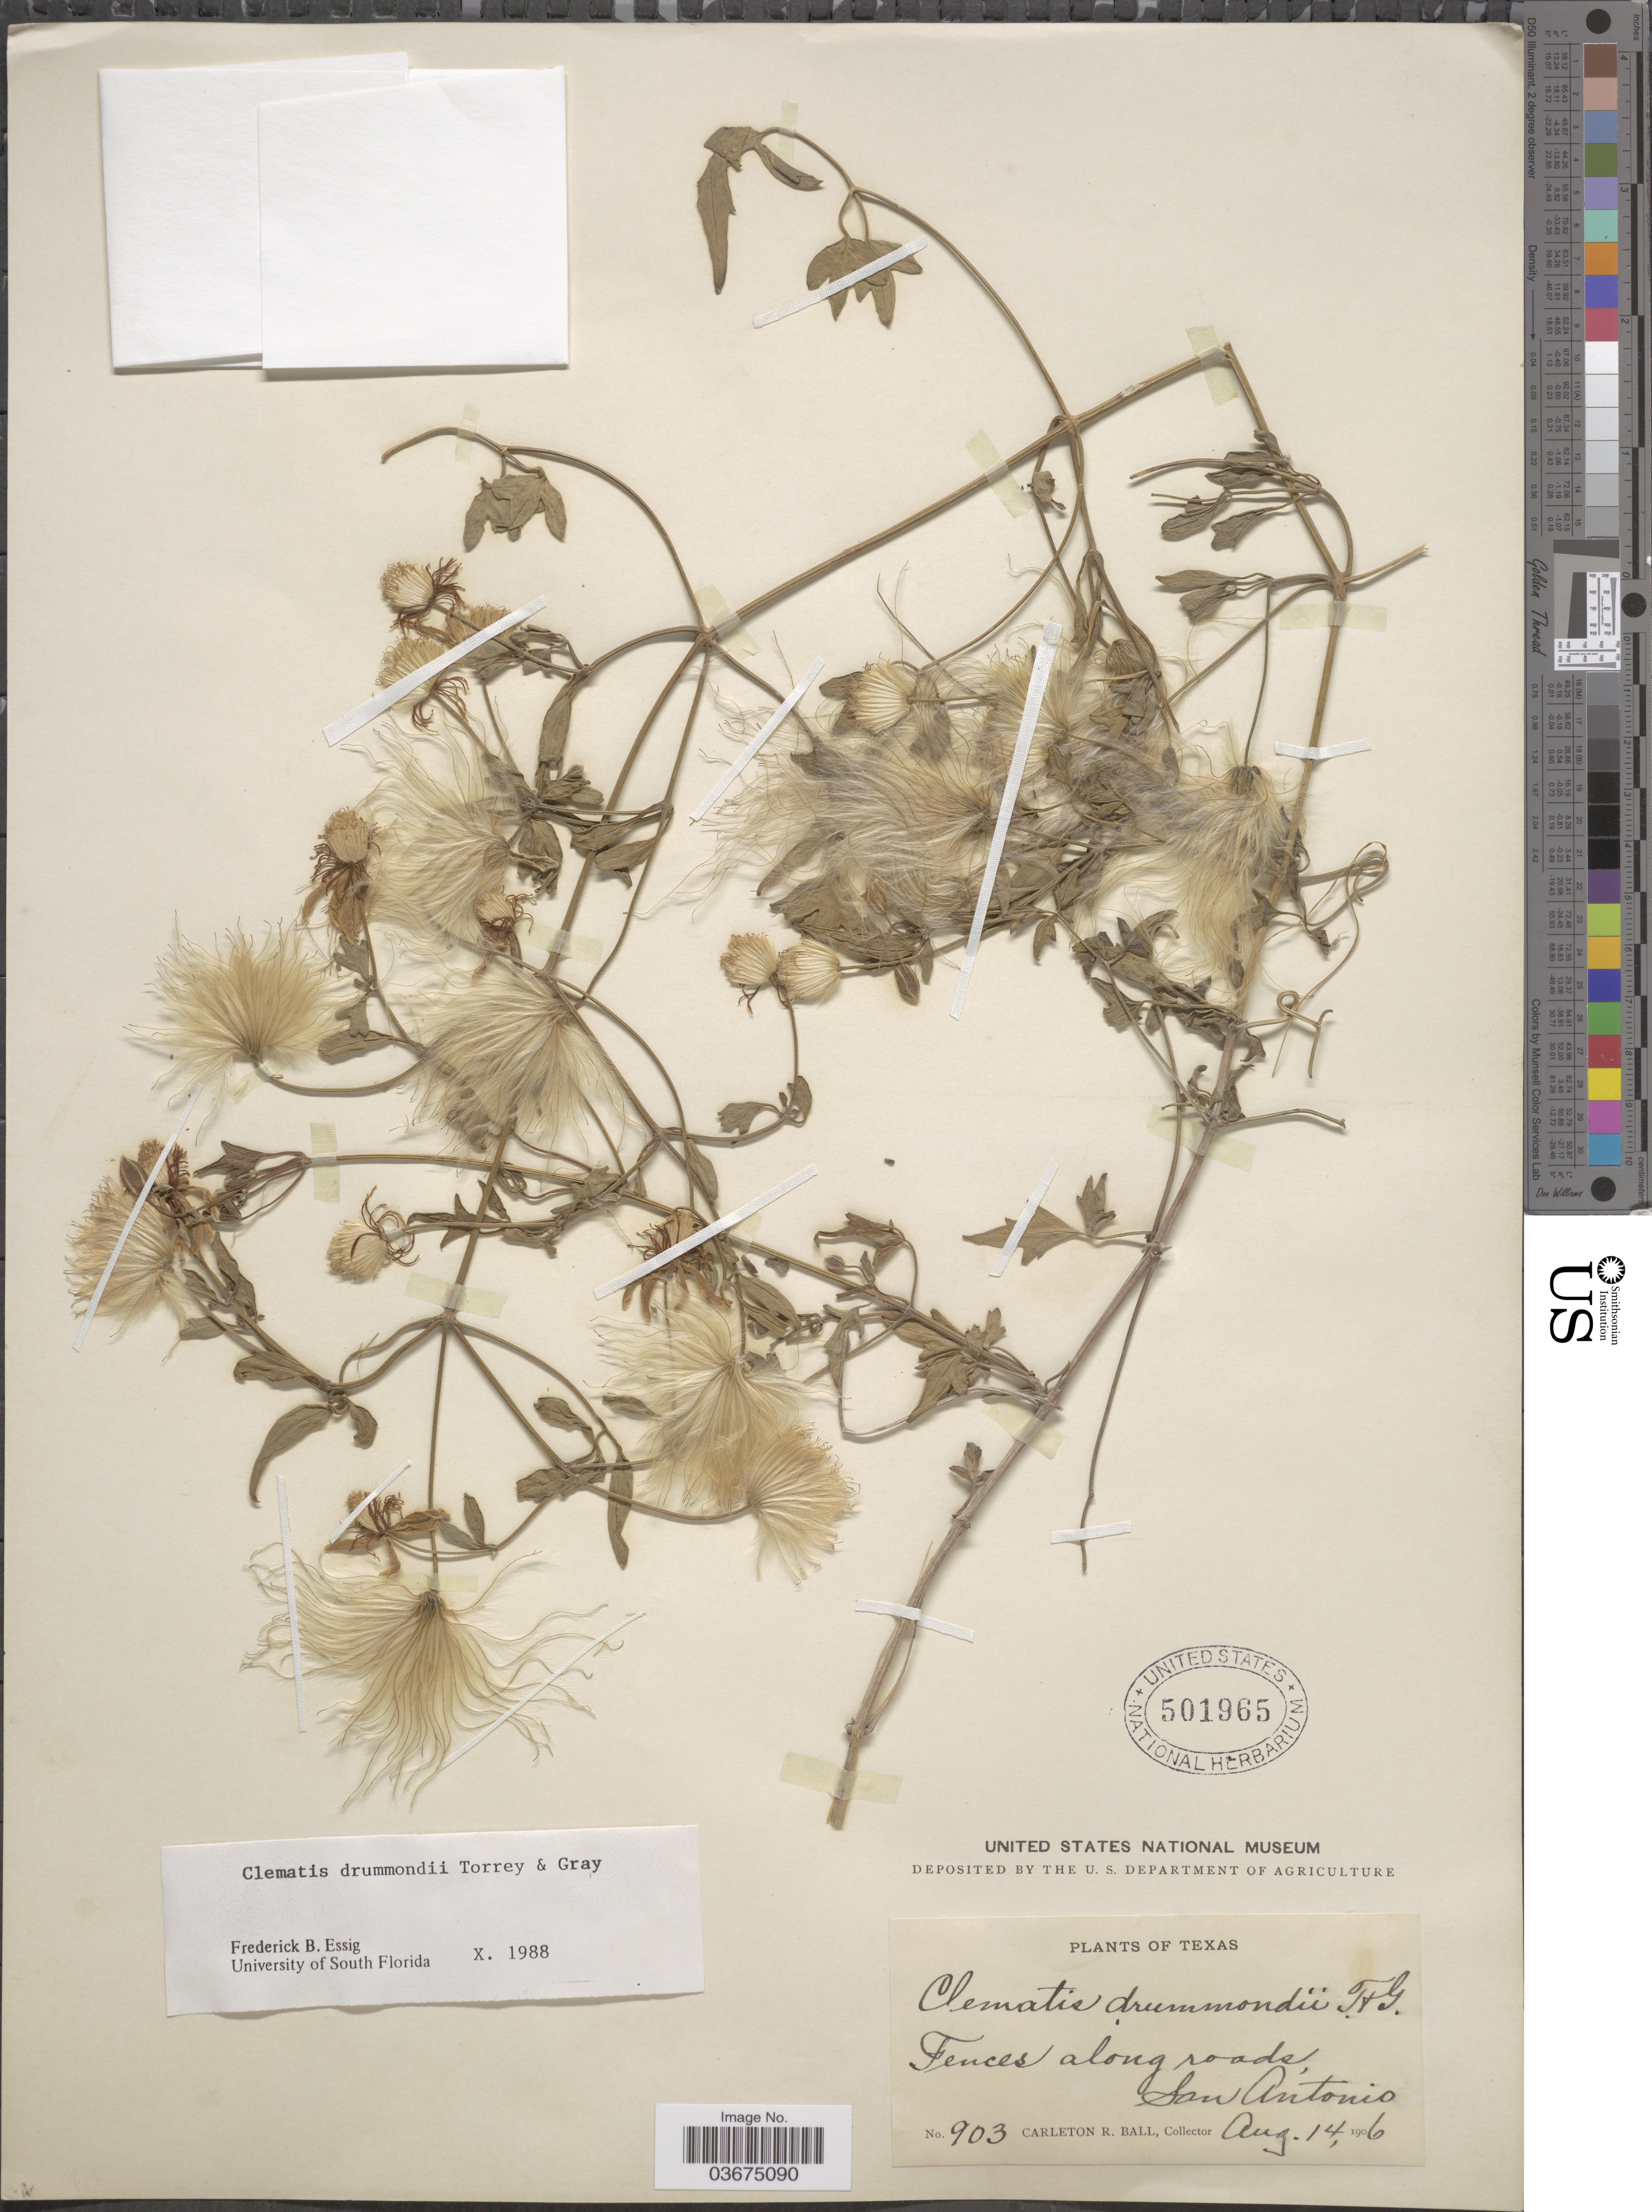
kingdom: Plantae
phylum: Tracheophyta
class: Magnoliopsida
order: Ranunculales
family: Ranunculaceae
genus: Clematis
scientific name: Clematis drummondii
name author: Torr. & A. Gray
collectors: C. R. Ball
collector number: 903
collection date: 1906-08-14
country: United States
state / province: Texas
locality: Fences along roads, San Antonio.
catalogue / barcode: US 501965